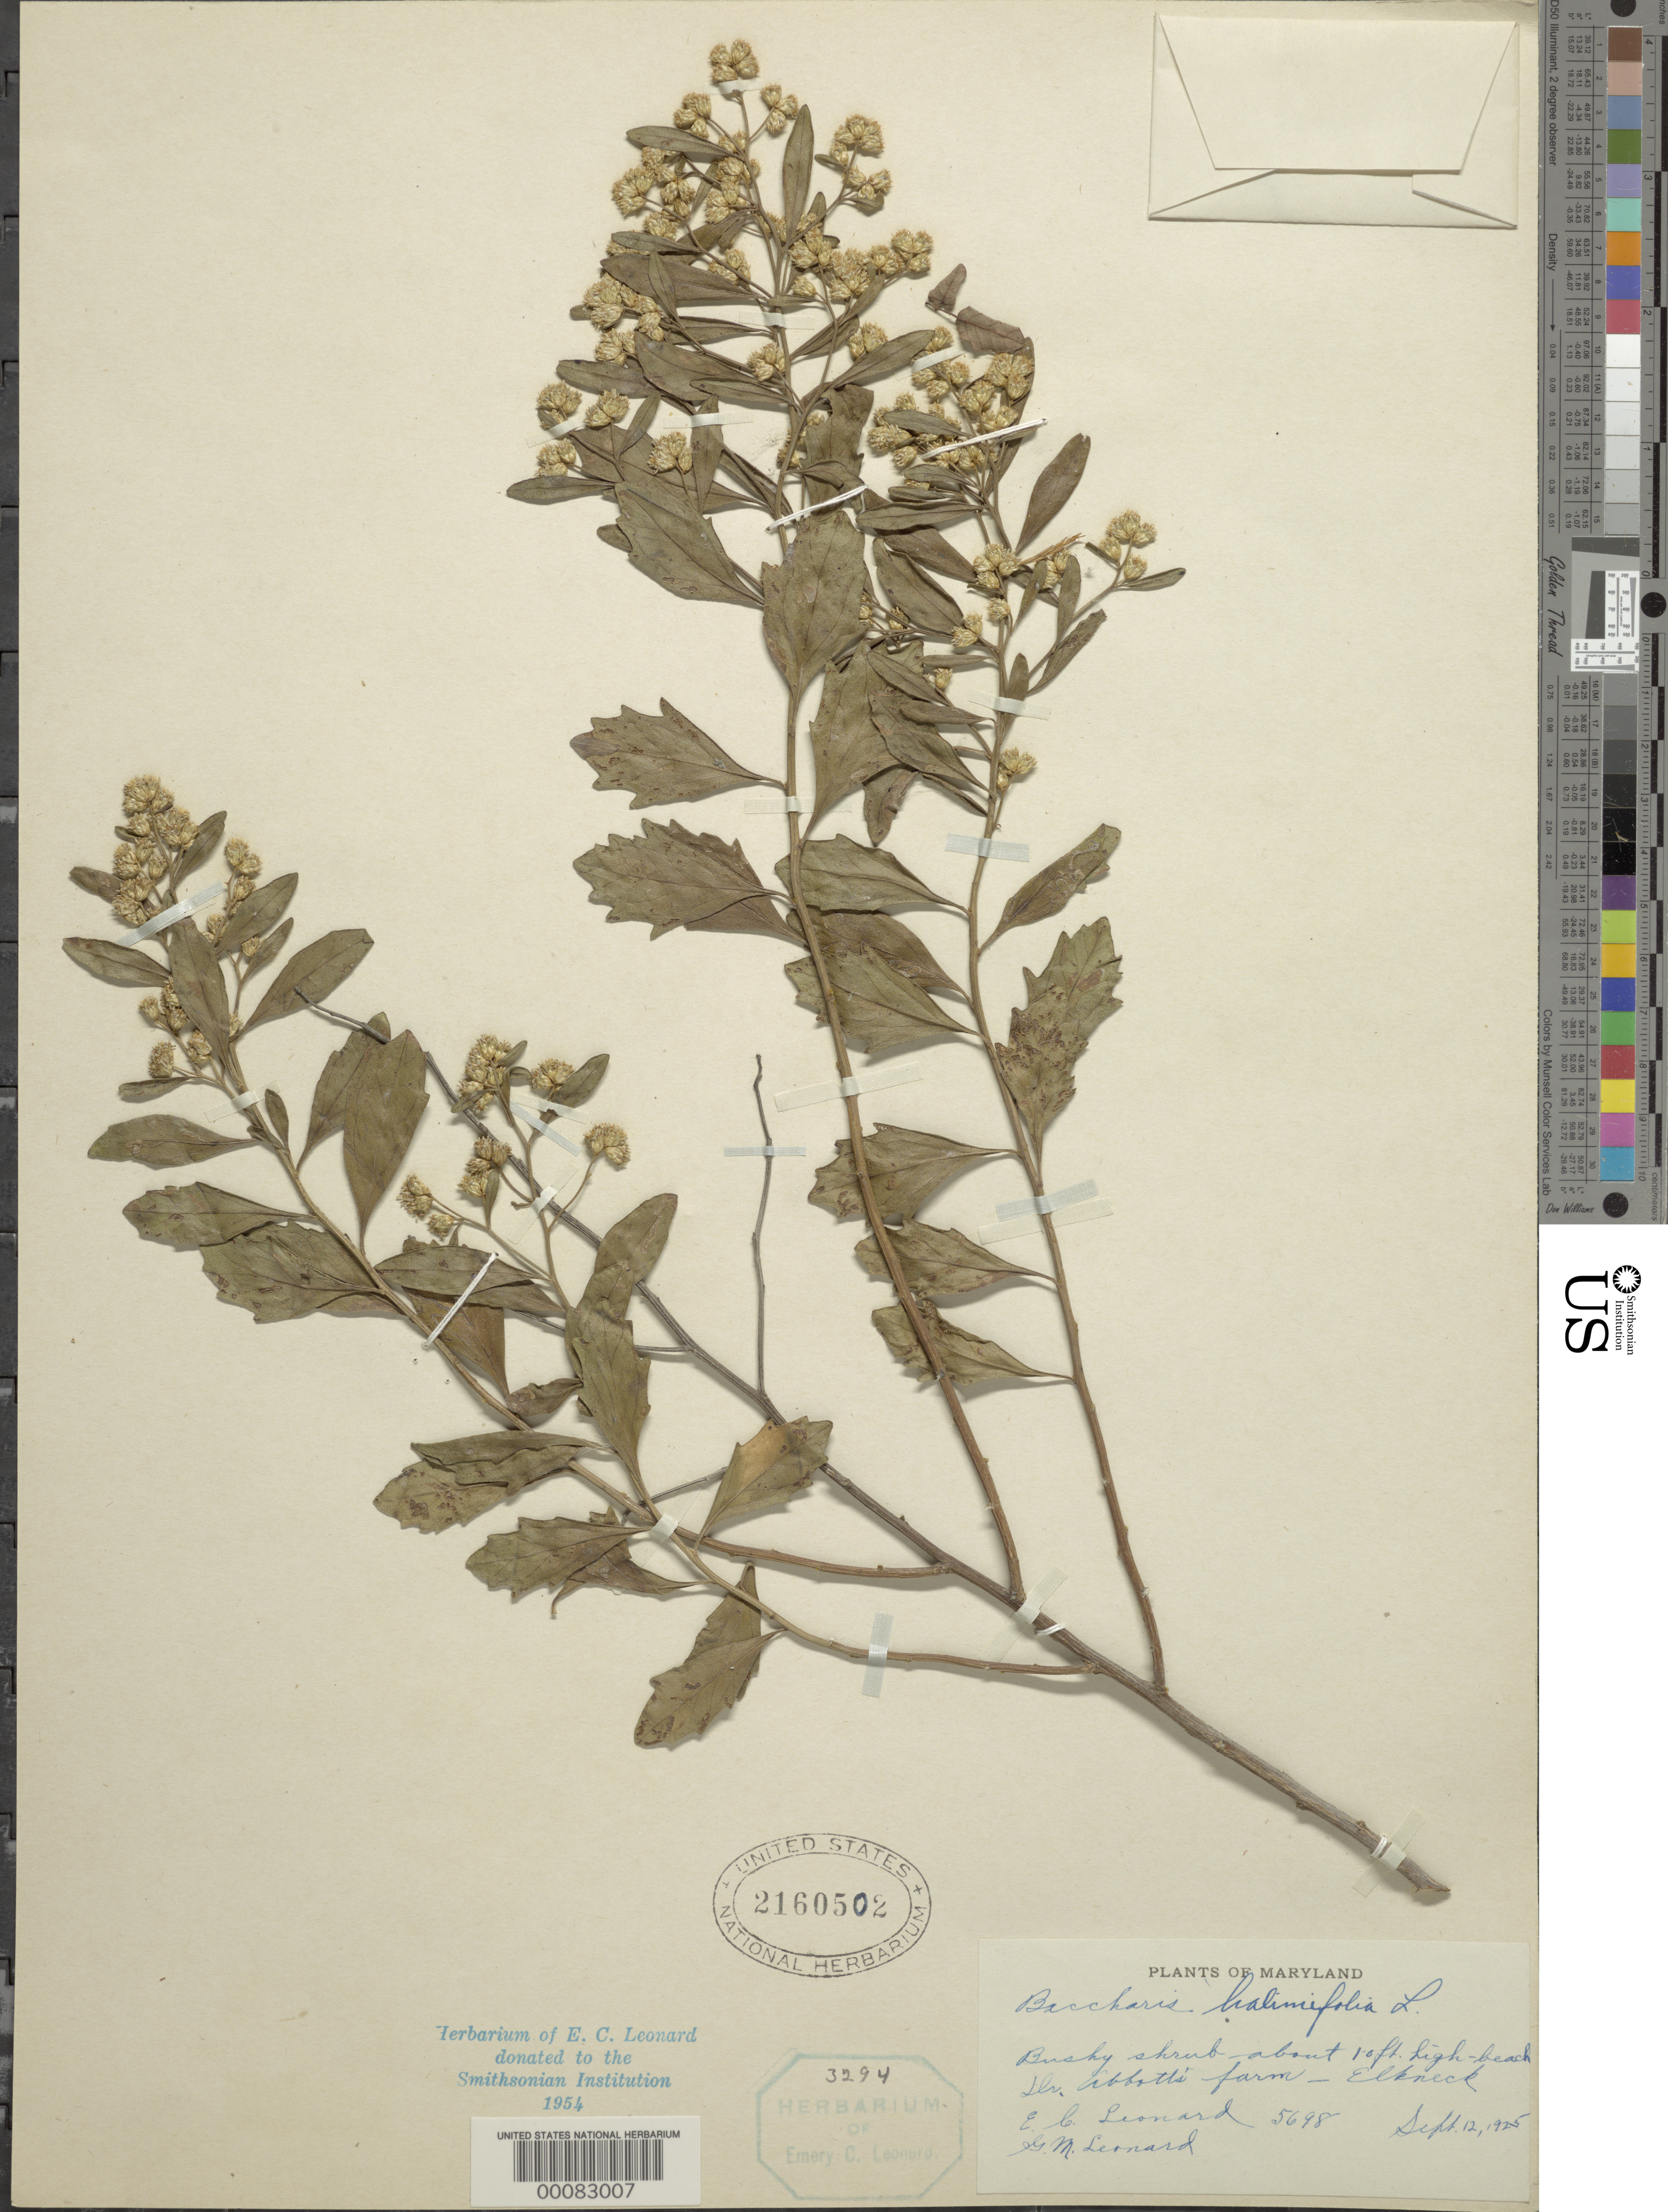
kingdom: Plantae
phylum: Tracheophyta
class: Magnoliopsida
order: Asterales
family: Asteraceae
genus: Baccharis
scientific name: Baccharis halimifolia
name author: L.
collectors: E. C. Leonard & G. M. Leonard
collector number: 5698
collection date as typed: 12 Sep 1925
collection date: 1925-09-12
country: United States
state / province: Maryland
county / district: Cecil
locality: Elkneck, dr. abbotts farmmbers vicinity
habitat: Beach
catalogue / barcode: US 2160502